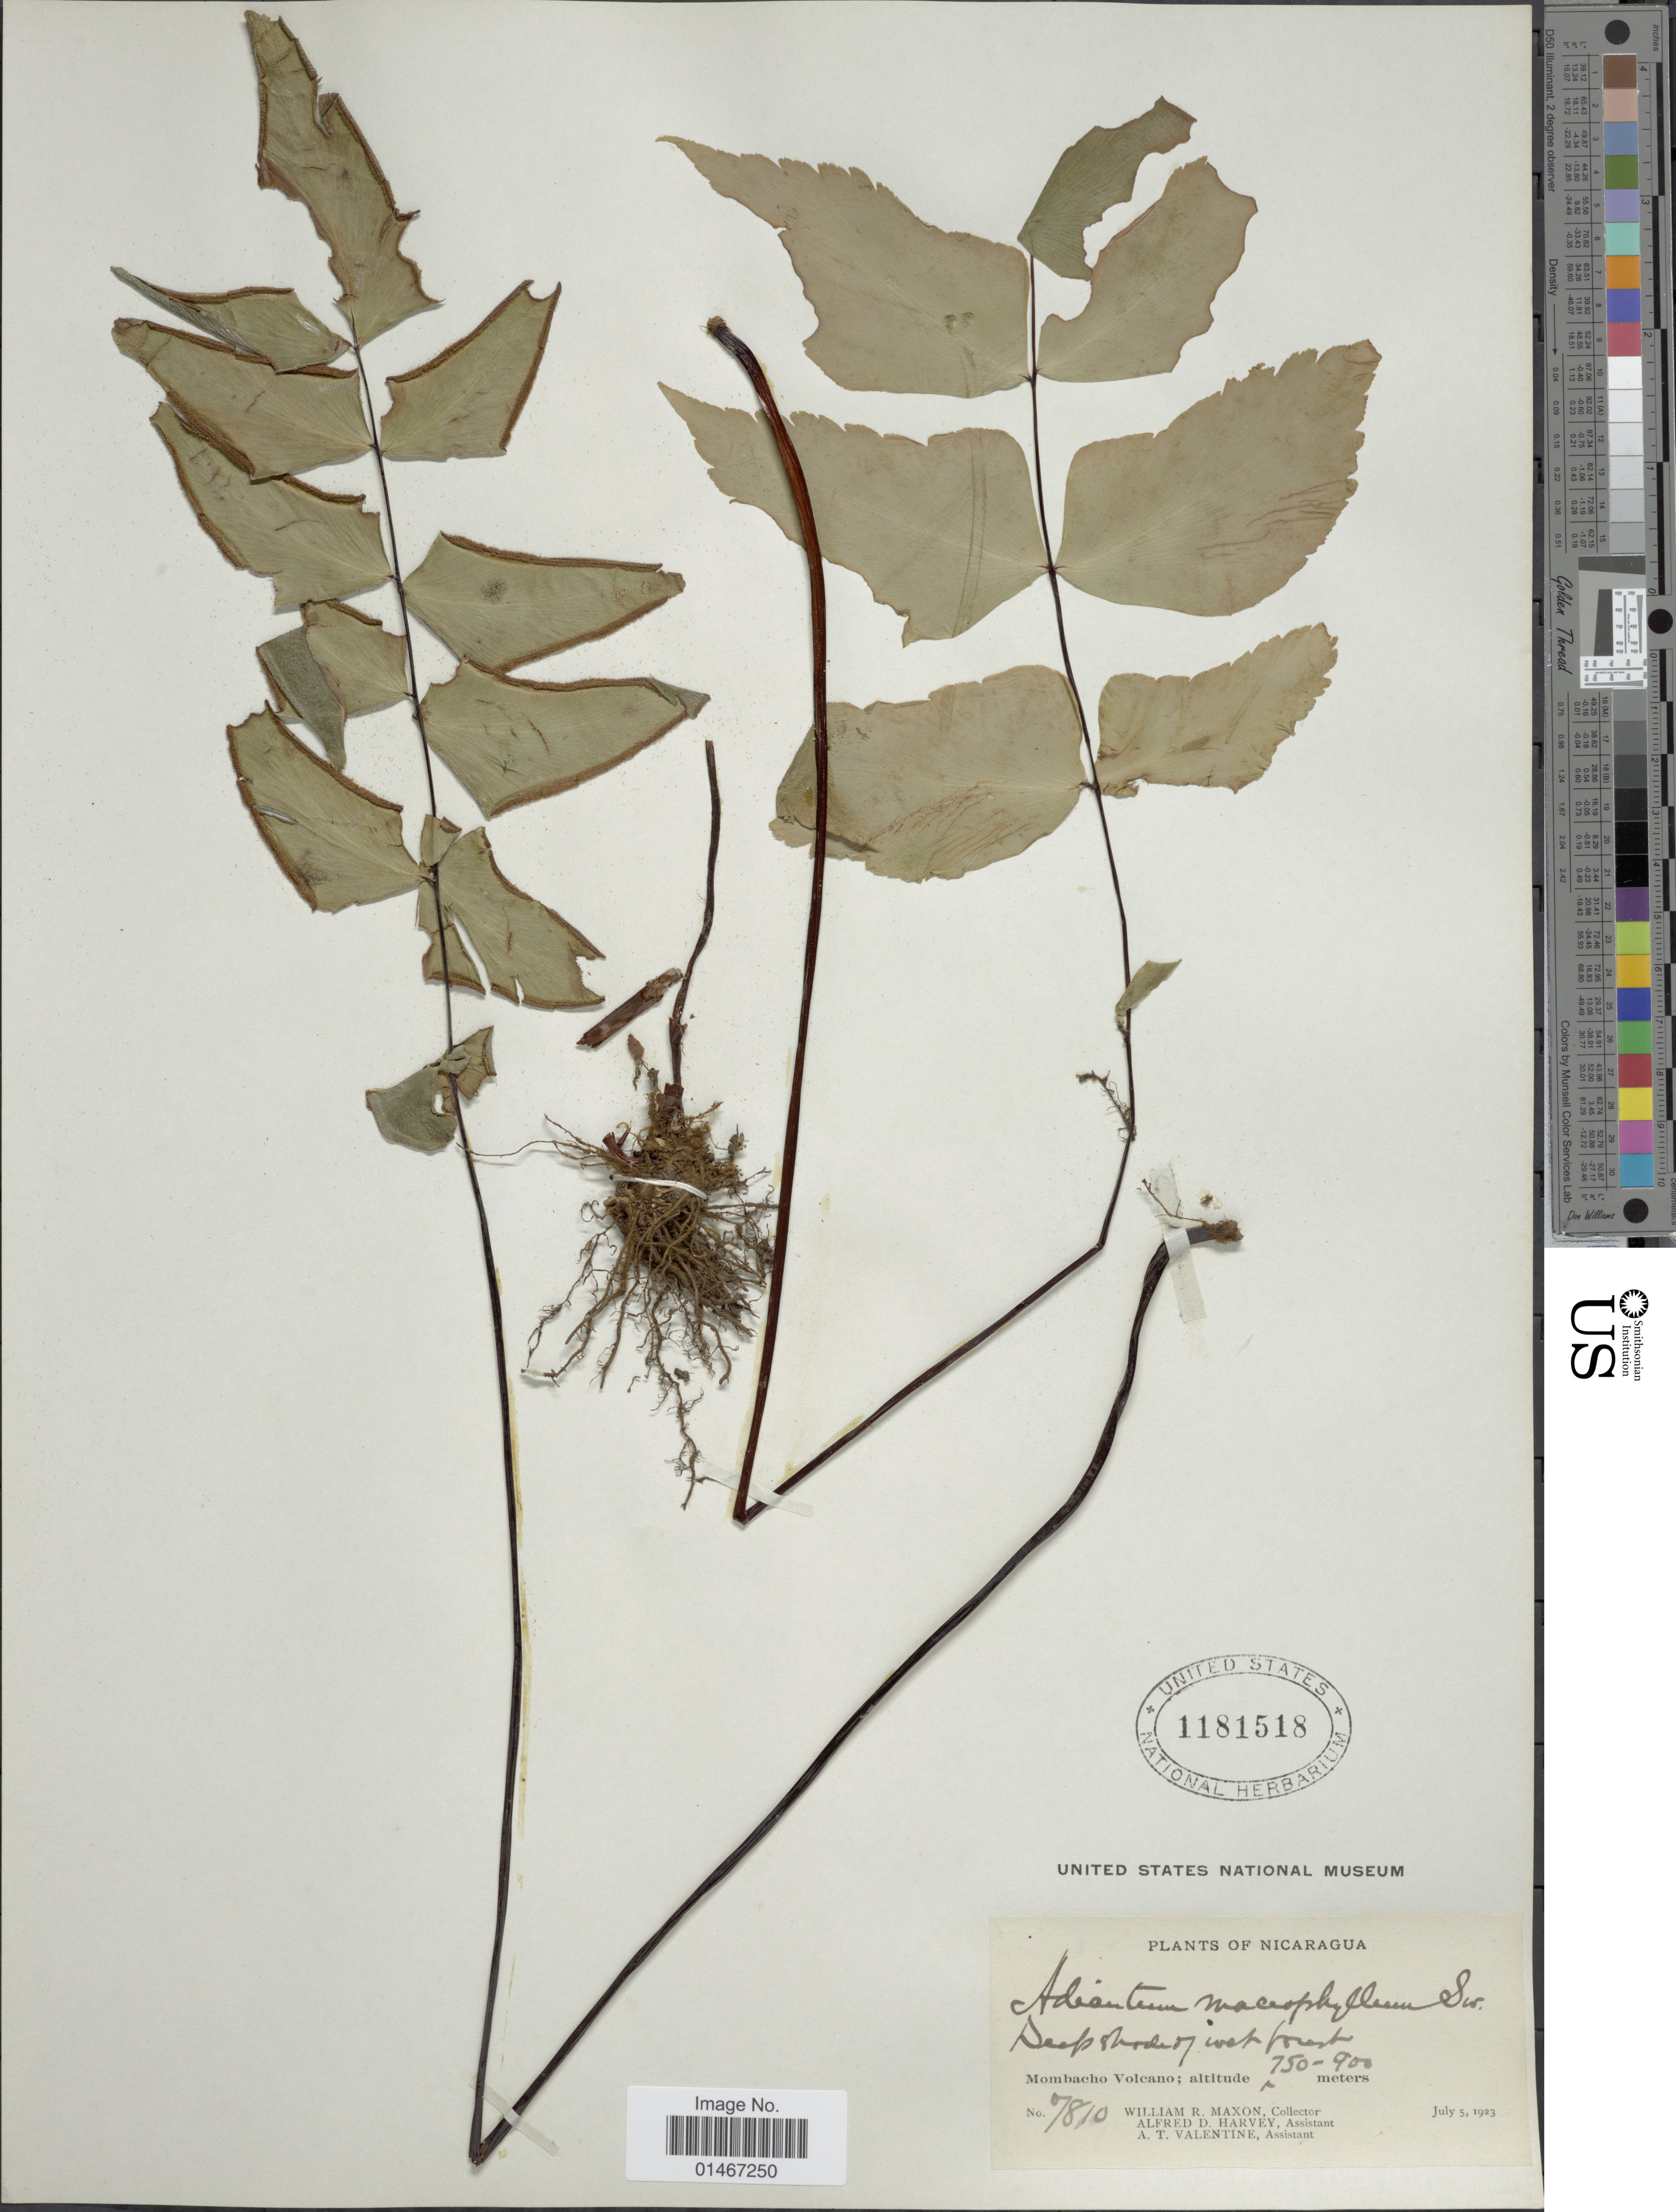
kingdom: Plantae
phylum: Tracheophyta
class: Polypodiopsida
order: Polypodiales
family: Pteridaceae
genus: Adiantum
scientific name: Adiantum macrophyllum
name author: Sw.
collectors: W. R. Maxon, A. D. Harvey & A. Valentine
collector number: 7810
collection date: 1923-07-05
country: Nicaragua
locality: Mombacho Volcano.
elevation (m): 750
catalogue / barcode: US 1181518